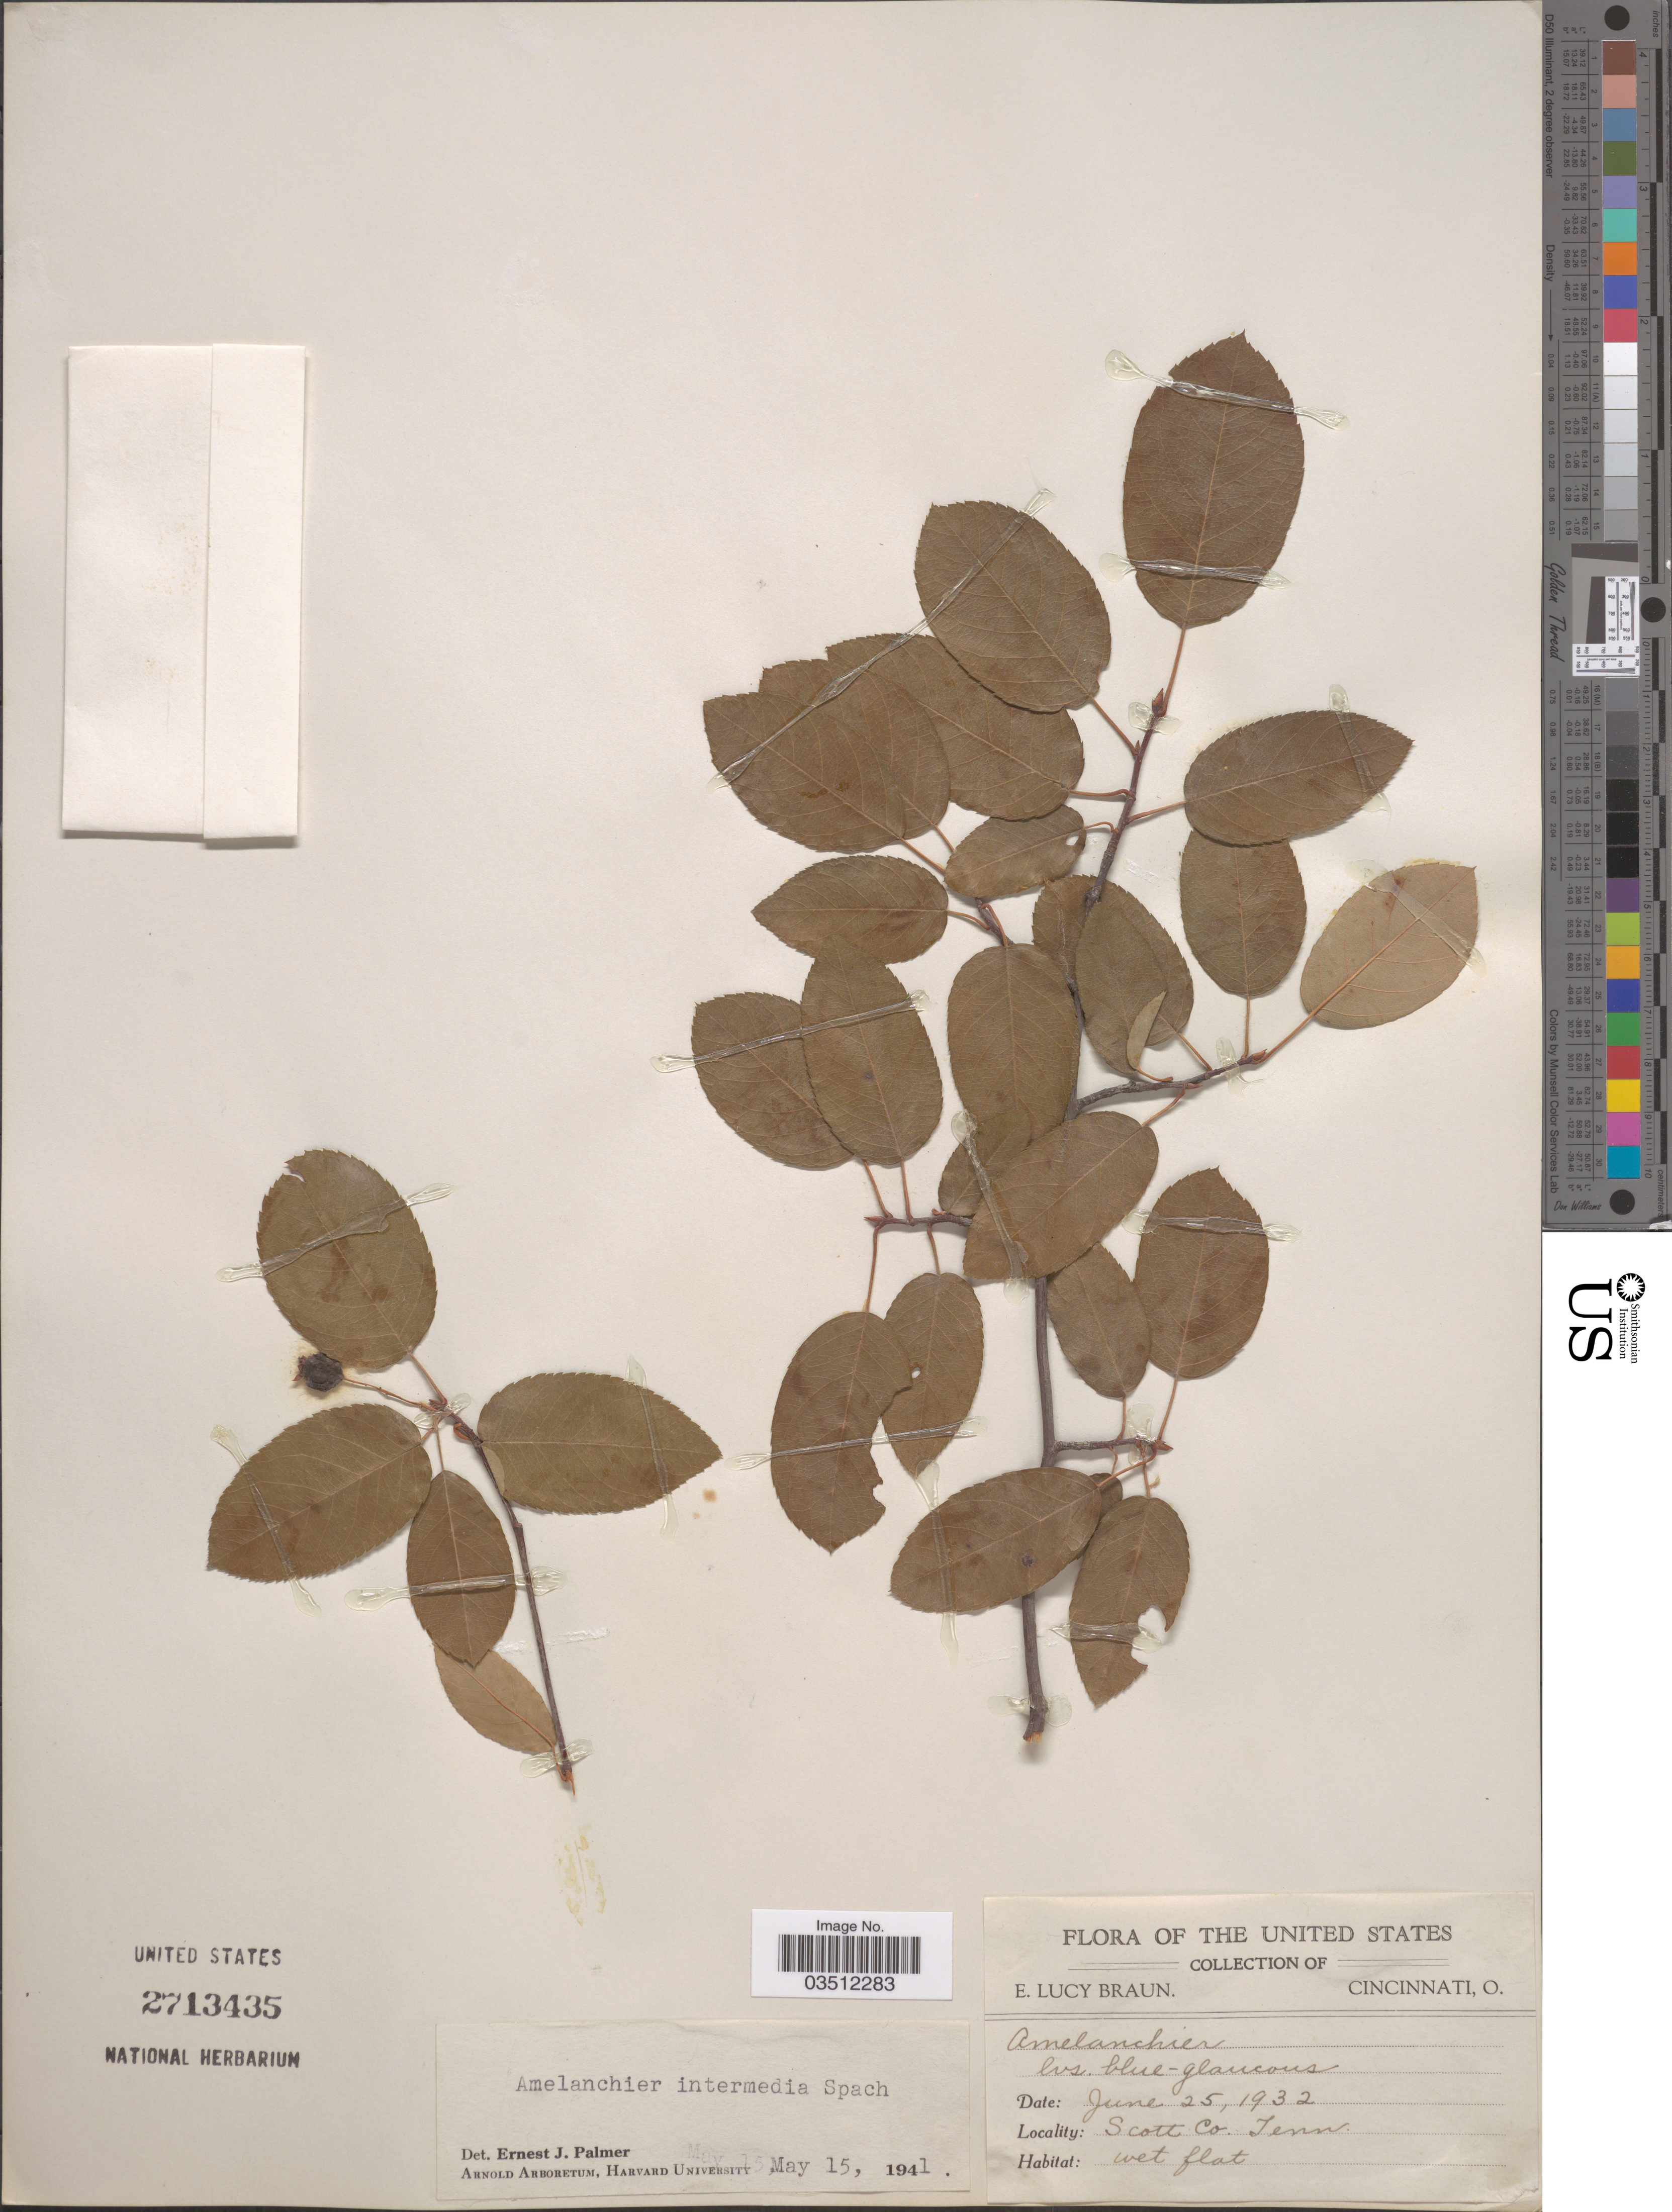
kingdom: Plantae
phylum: Tracheophyta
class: Magnoliopsida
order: Rosales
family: Rosaceae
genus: Amelanchier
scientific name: Amelanchier intermedia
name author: Spach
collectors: E. L. Braun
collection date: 1932-06-25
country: United States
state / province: Tennessee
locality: Scott Co.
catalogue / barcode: US 2713435